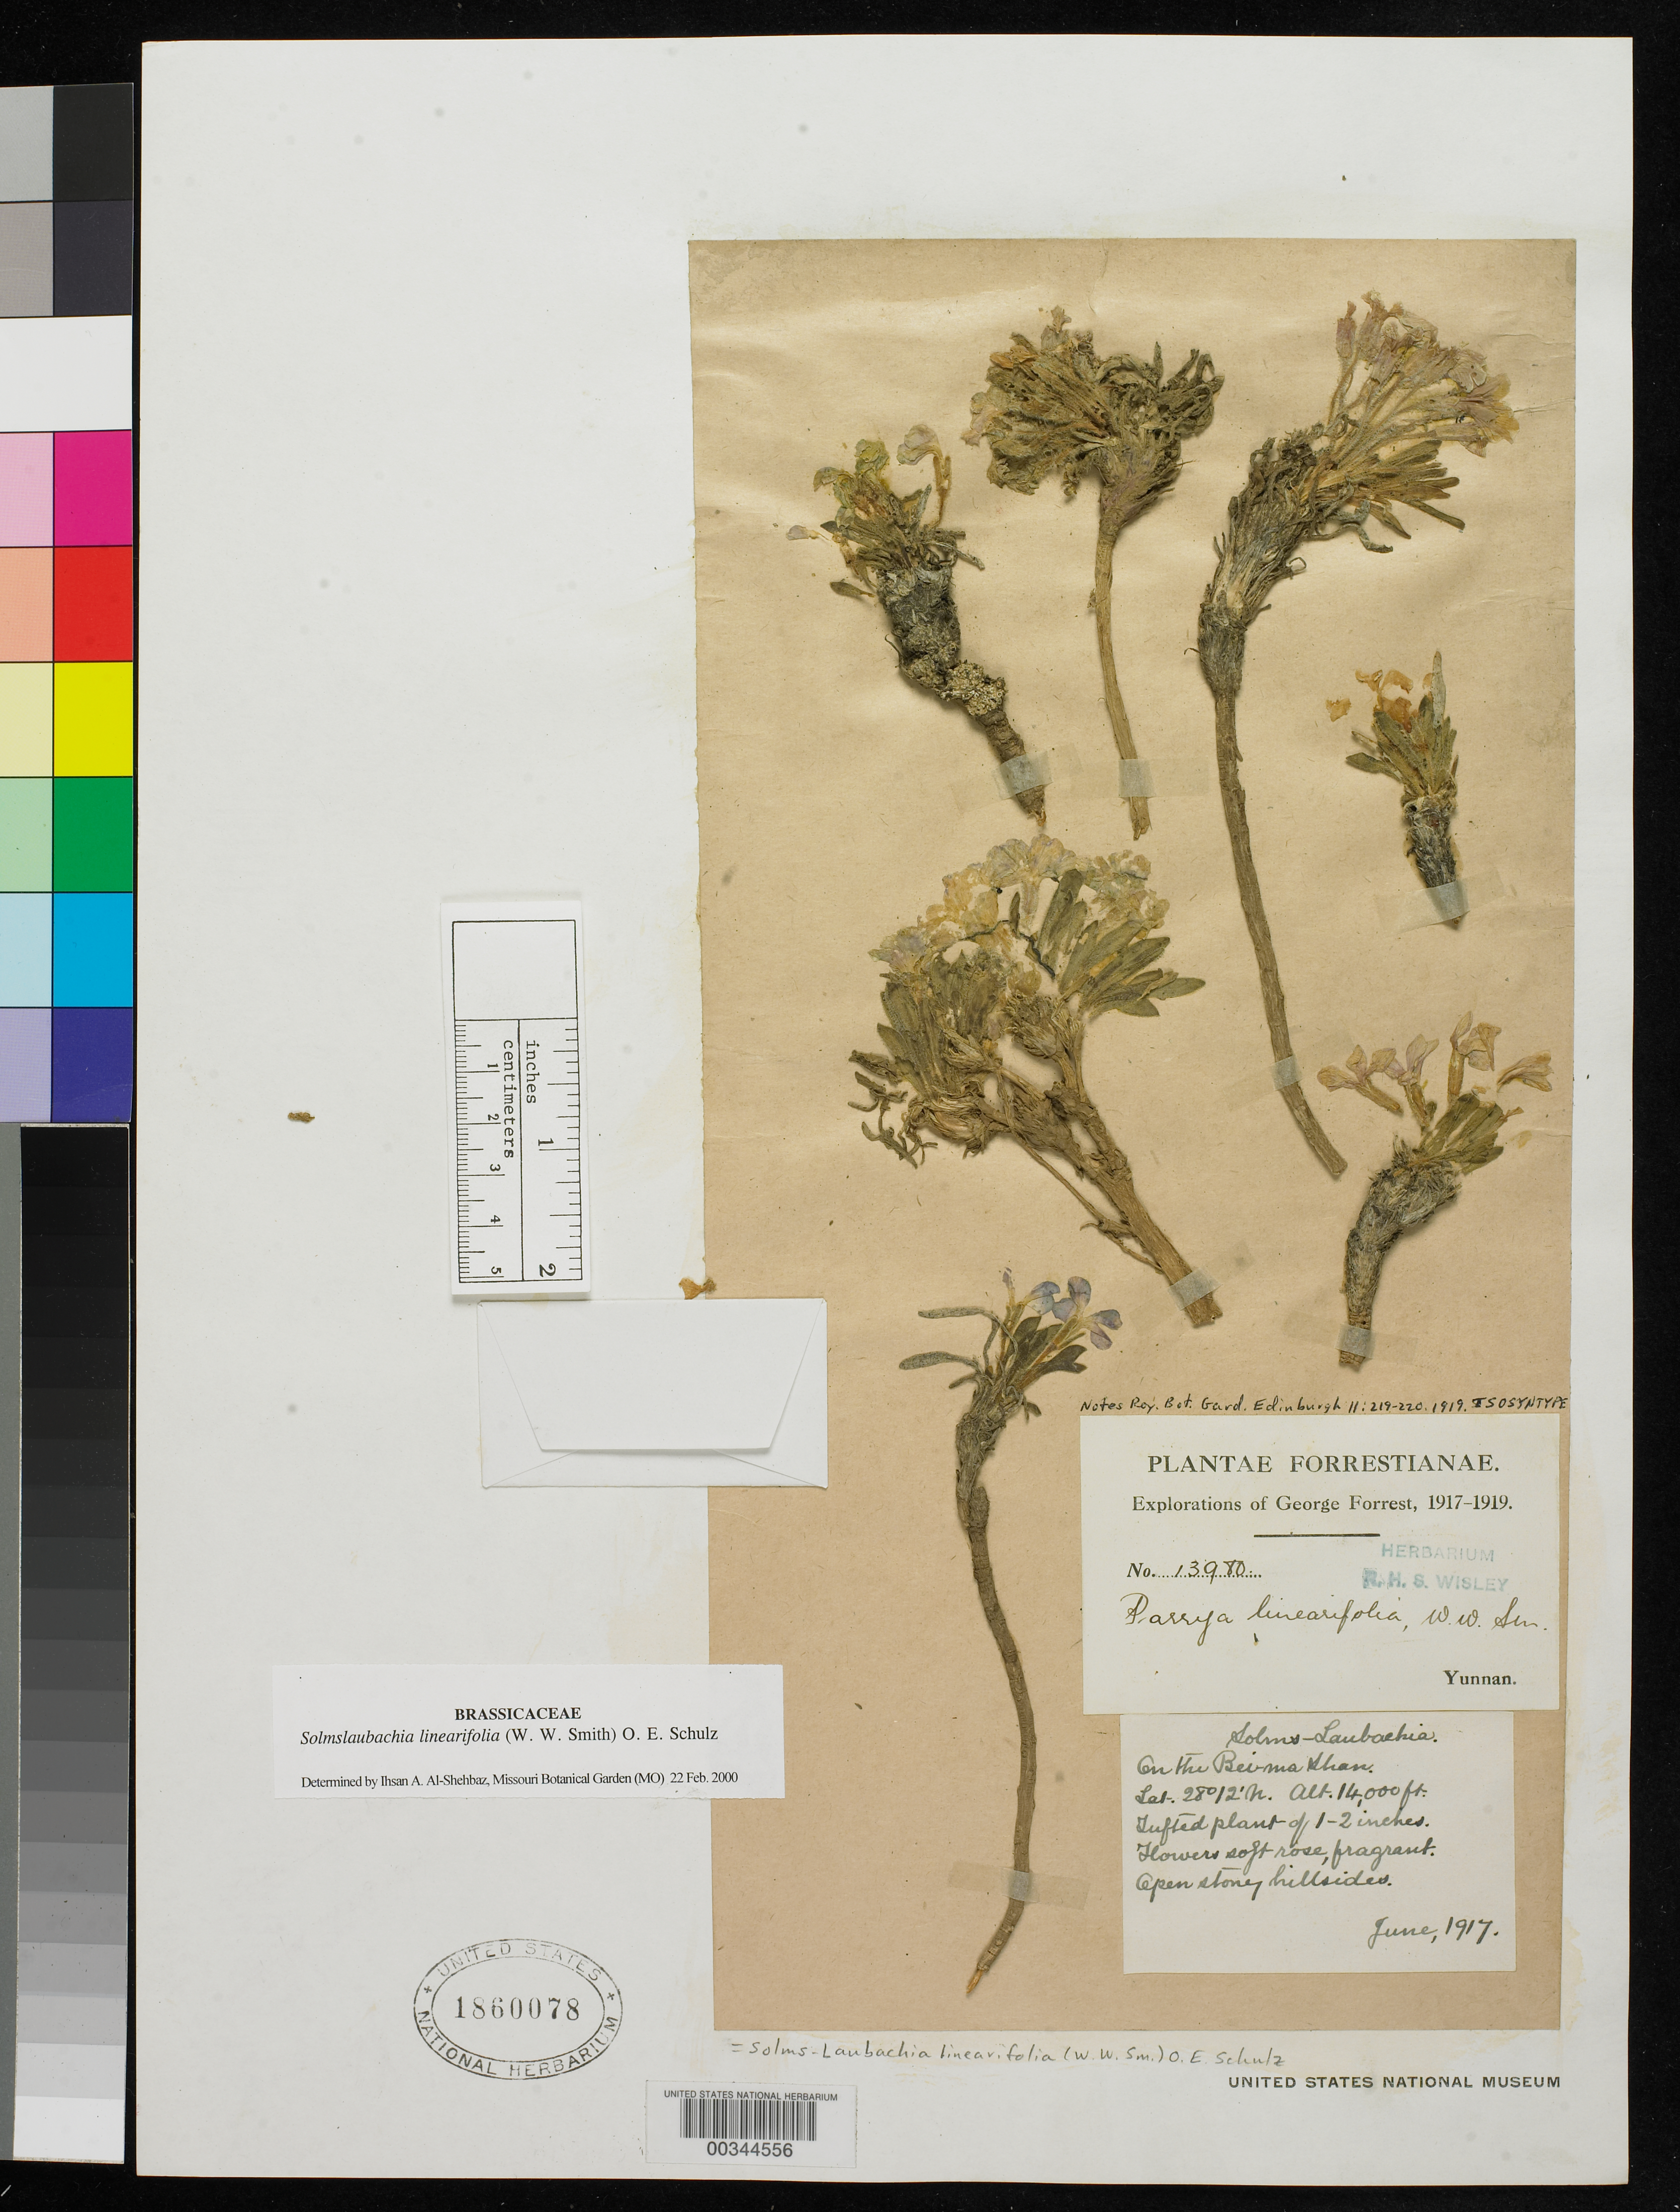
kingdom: Plantae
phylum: Tracheophyta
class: Magnoliopsida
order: Brassicales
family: Brassicaceae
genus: Parrya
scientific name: Parrya linearifolia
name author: W.W. Sm.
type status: Isosyntype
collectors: G. Forrest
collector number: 13980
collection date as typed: Jun 1917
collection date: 1917-06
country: China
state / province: Yunnan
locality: On the bei-ma Shan.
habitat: Open stoney hillsides.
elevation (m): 4267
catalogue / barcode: US 1860078